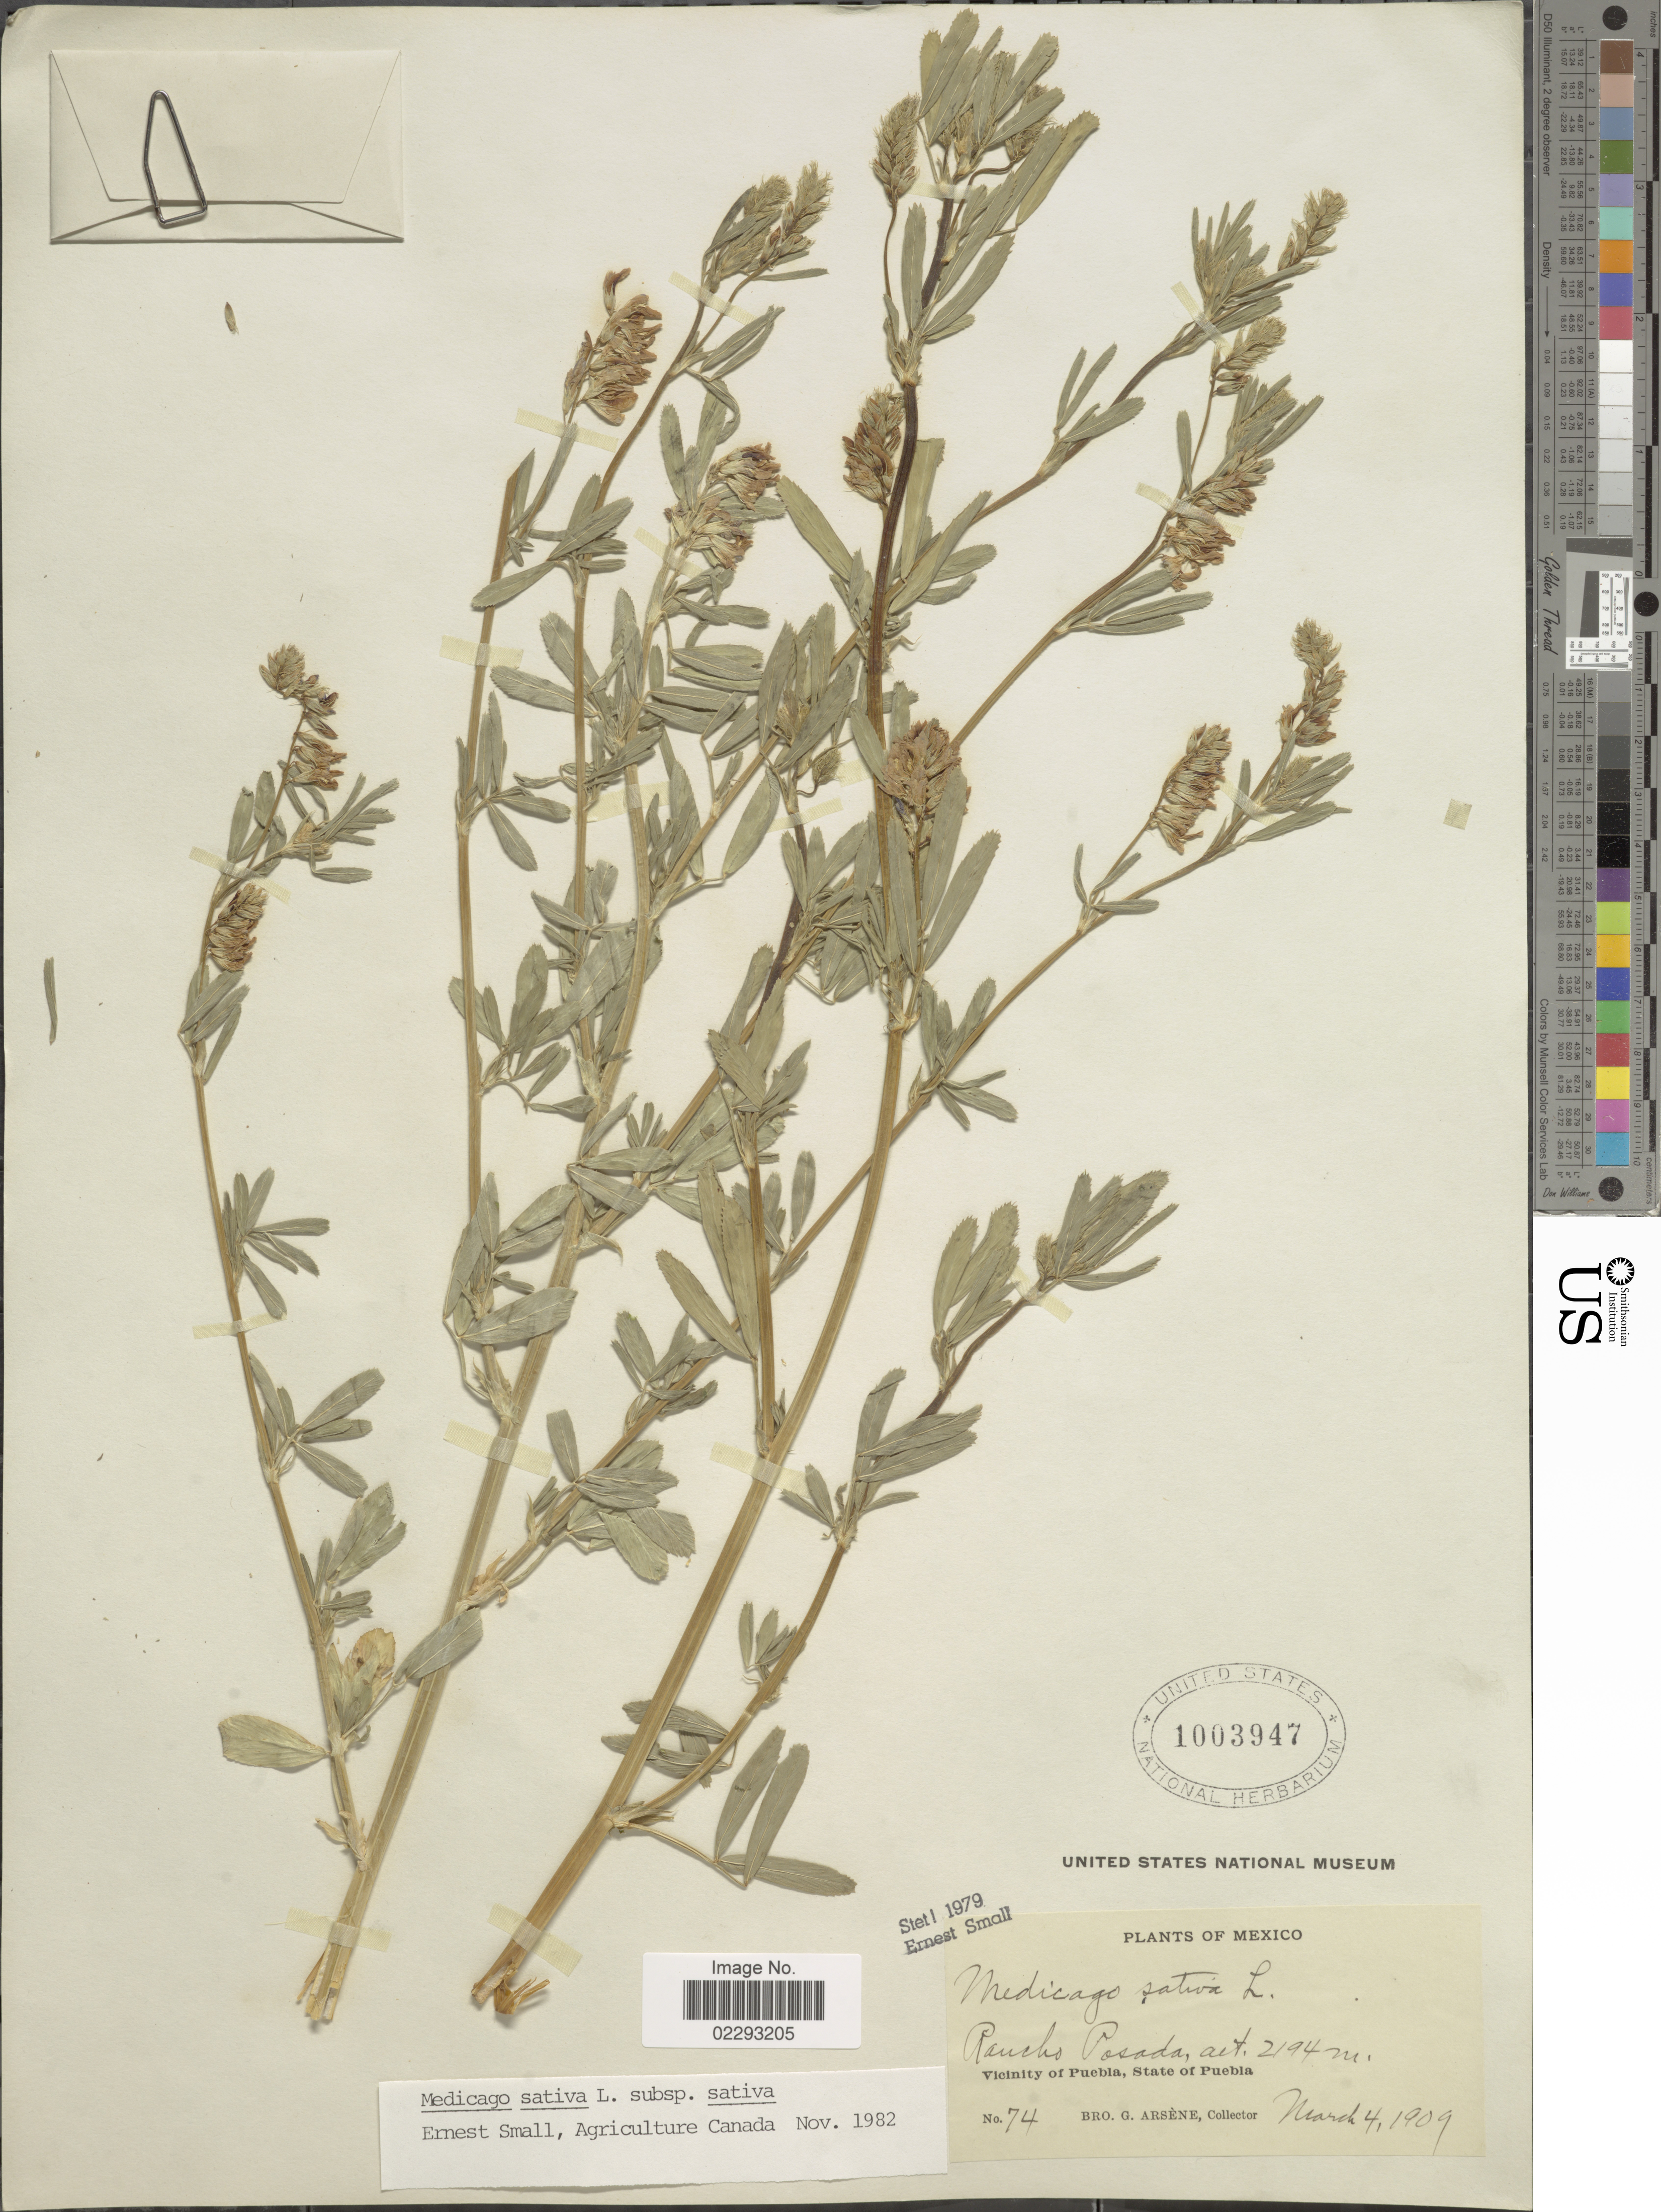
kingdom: Plantae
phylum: Tracheophyta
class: Magnoliopsida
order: Fabales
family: Fabaceae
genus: Medicago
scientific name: Medicago sativa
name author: L.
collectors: Bro. G. Arsène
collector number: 74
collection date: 1909-03-04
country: Mexico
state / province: Puebla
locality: Rancho Posada, vicinity of Puebla, state of Puebla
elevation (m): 2194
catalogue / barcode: US 1003947